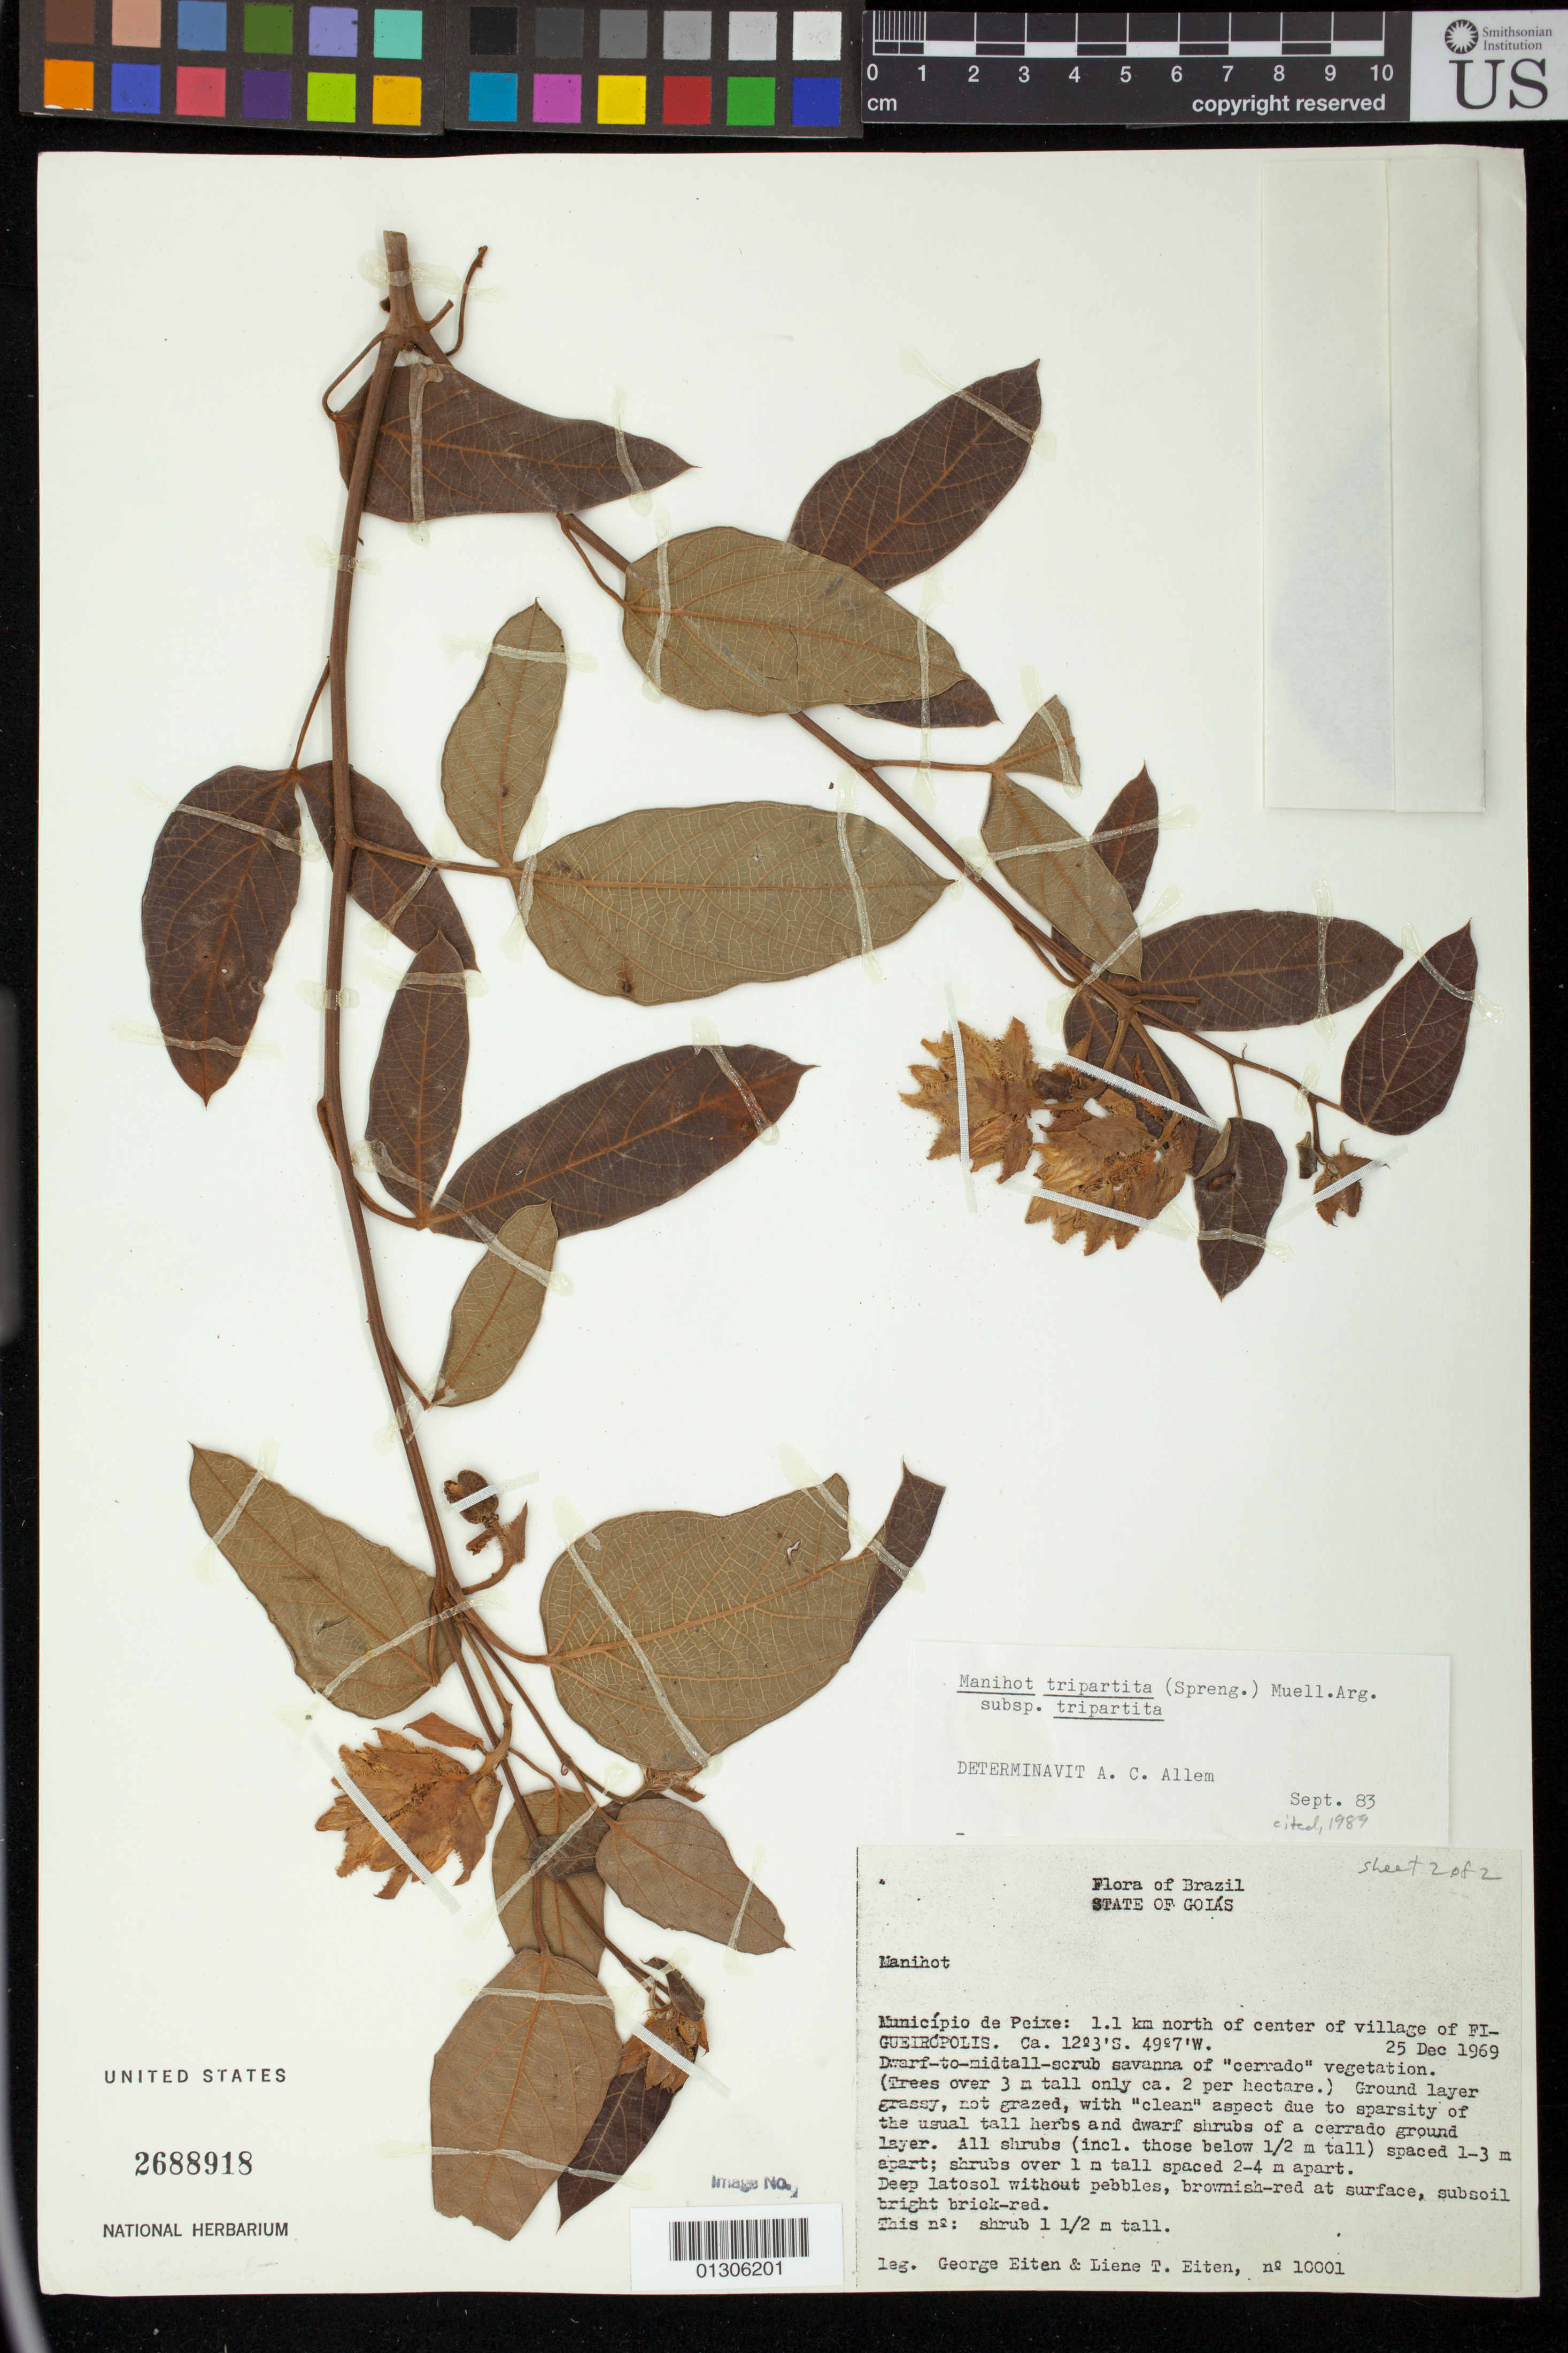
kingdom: Plantae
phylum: Tracheophyta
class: Magnoliopsida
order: Malpighiales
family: Euphorbiaceae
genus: Manihot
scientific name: Manihot tripartita subsp. tripartita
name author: (Spreng.) Müll. Arg.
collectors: G. Eiten & L. T. Eiten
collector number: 10001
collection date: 1969-12-25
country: Brazil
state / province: Goiás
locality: Municipio de Peixe, 1.1 km north of center of village of Figueiropolis.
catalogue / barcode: US 2688918